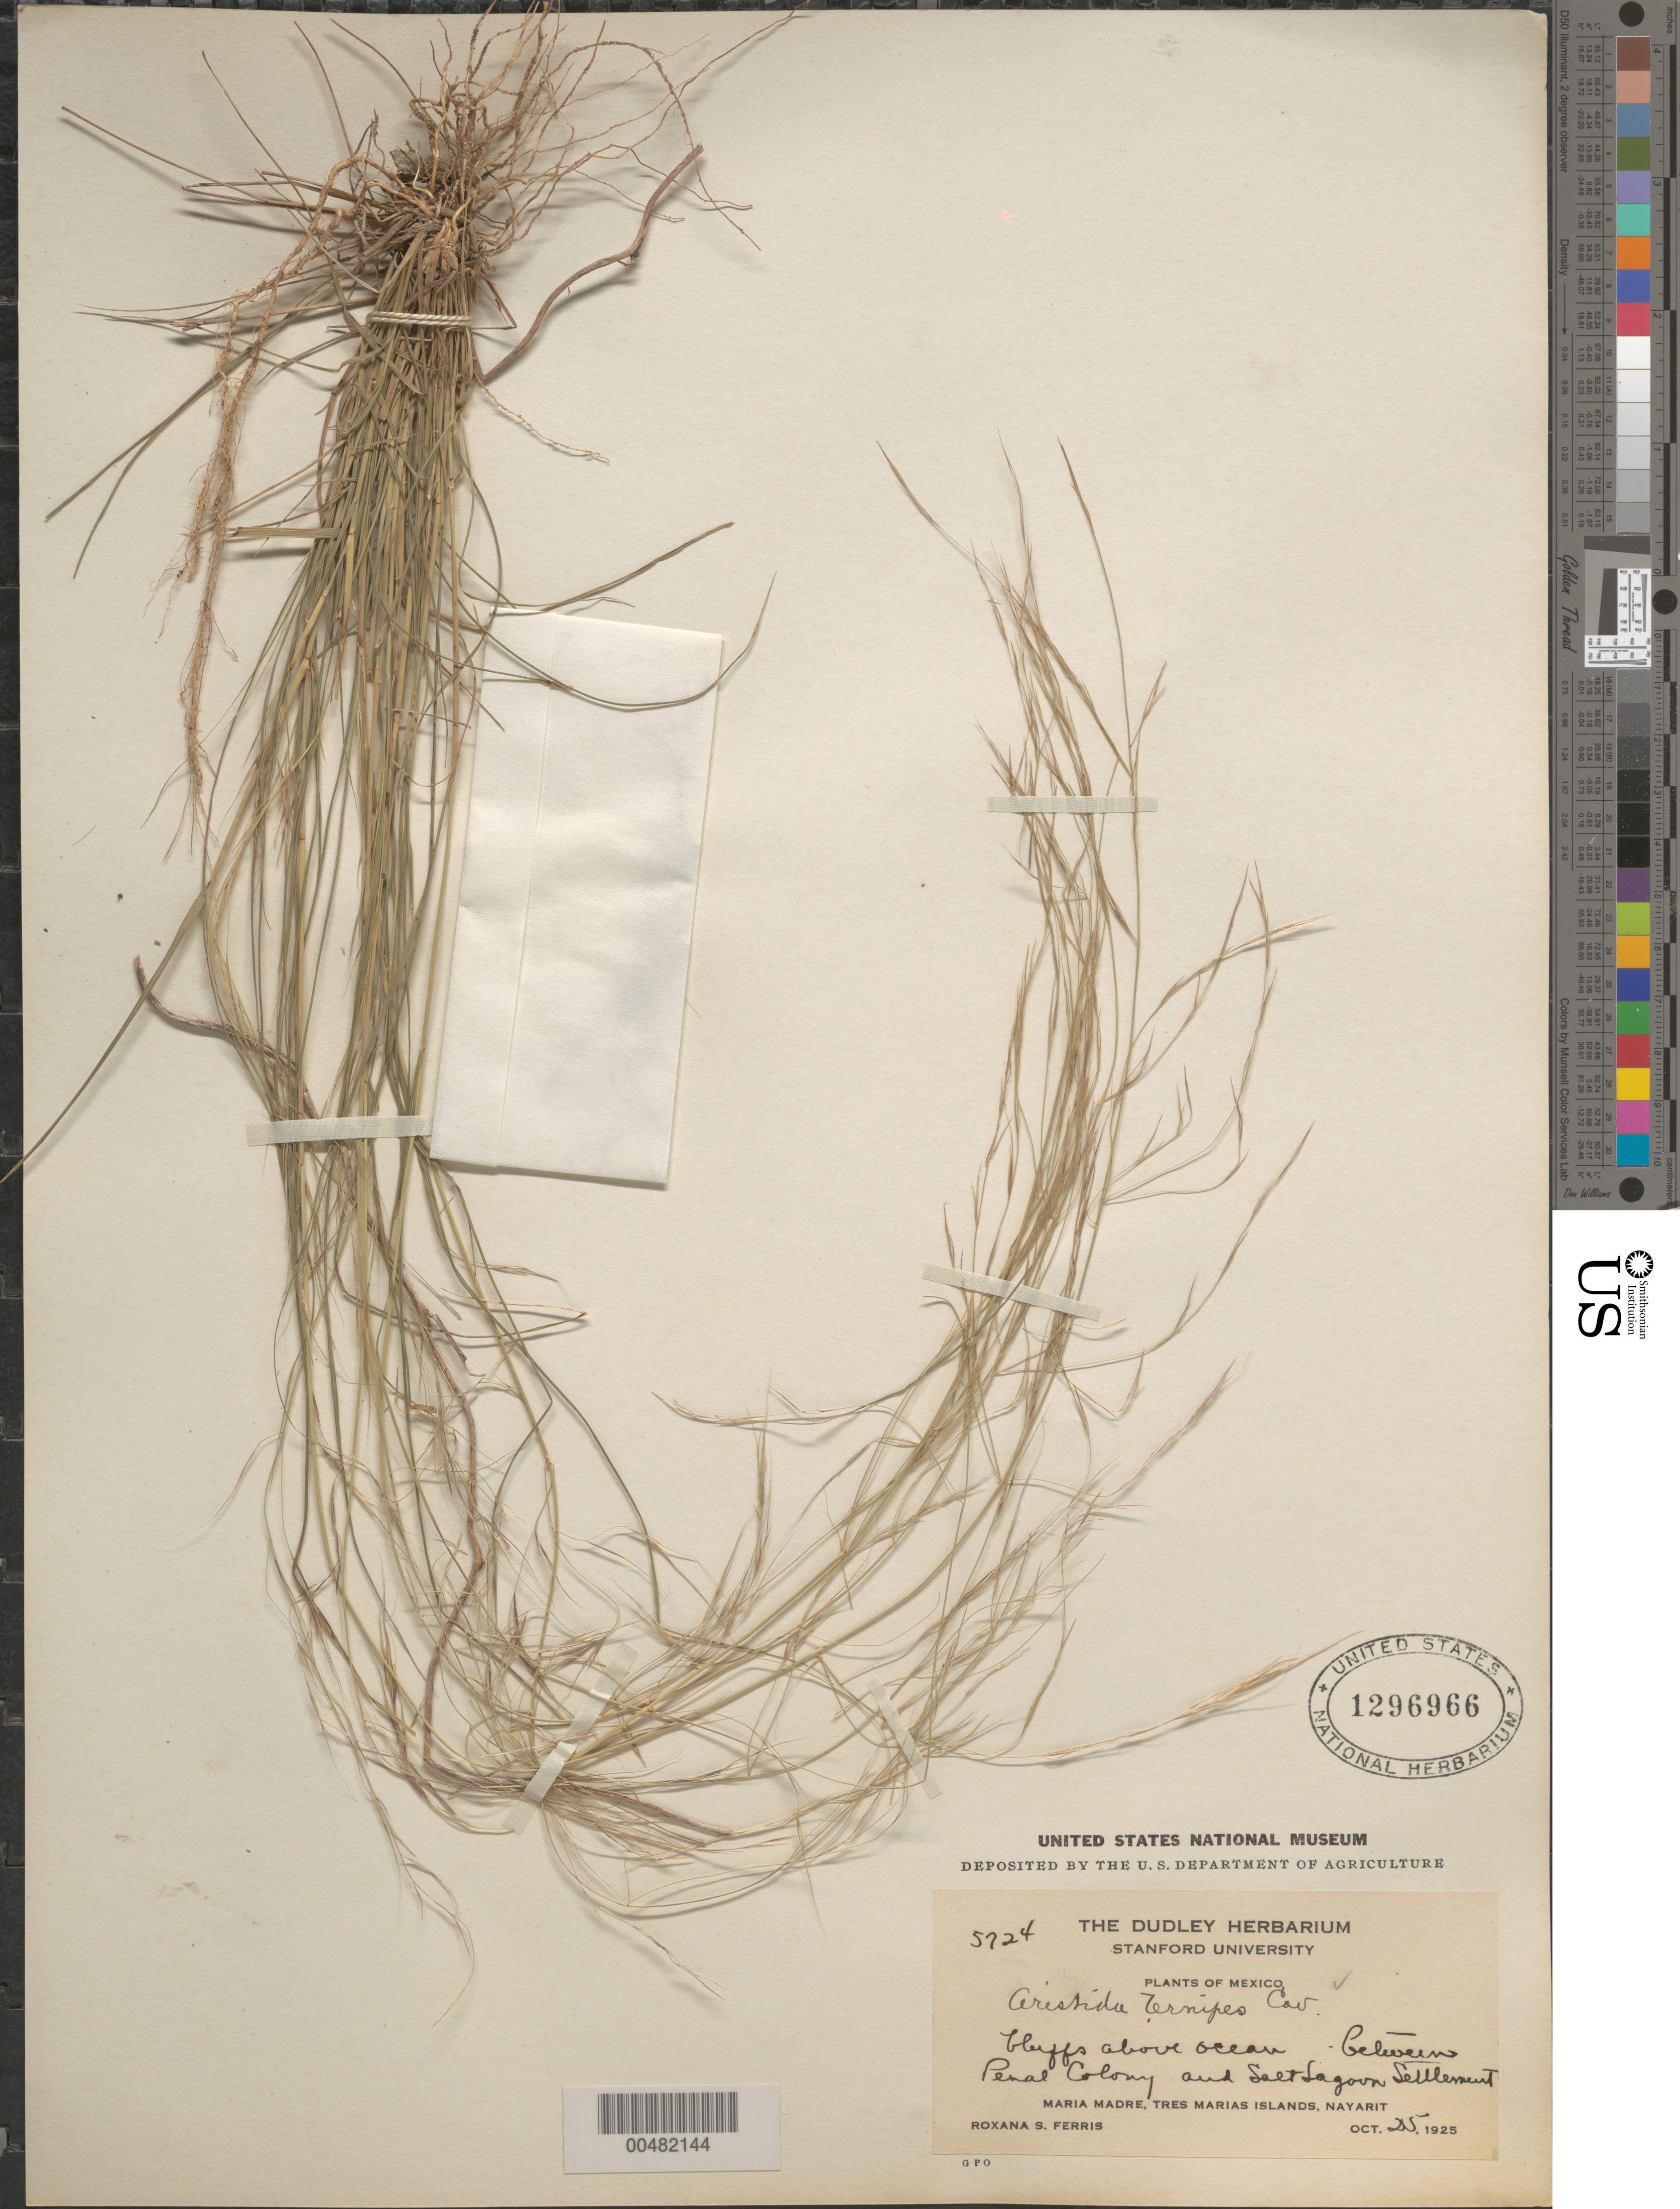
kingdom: Plantae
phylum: Tracheophyta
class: Liliopsida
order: Poales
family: Poaceae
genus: Aristida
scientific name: Aristida ternipes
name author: Cav.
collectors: R. S. Ferris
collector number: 5724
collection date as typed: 25 Oct 1925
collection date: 1925-10-25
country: Mexico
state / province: Nayarit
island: Maria Madre I.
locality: Maria Madre, Tres Marias Islands, between Penal Colony and Salt Lagoon Settlement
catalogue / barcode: US 1296966